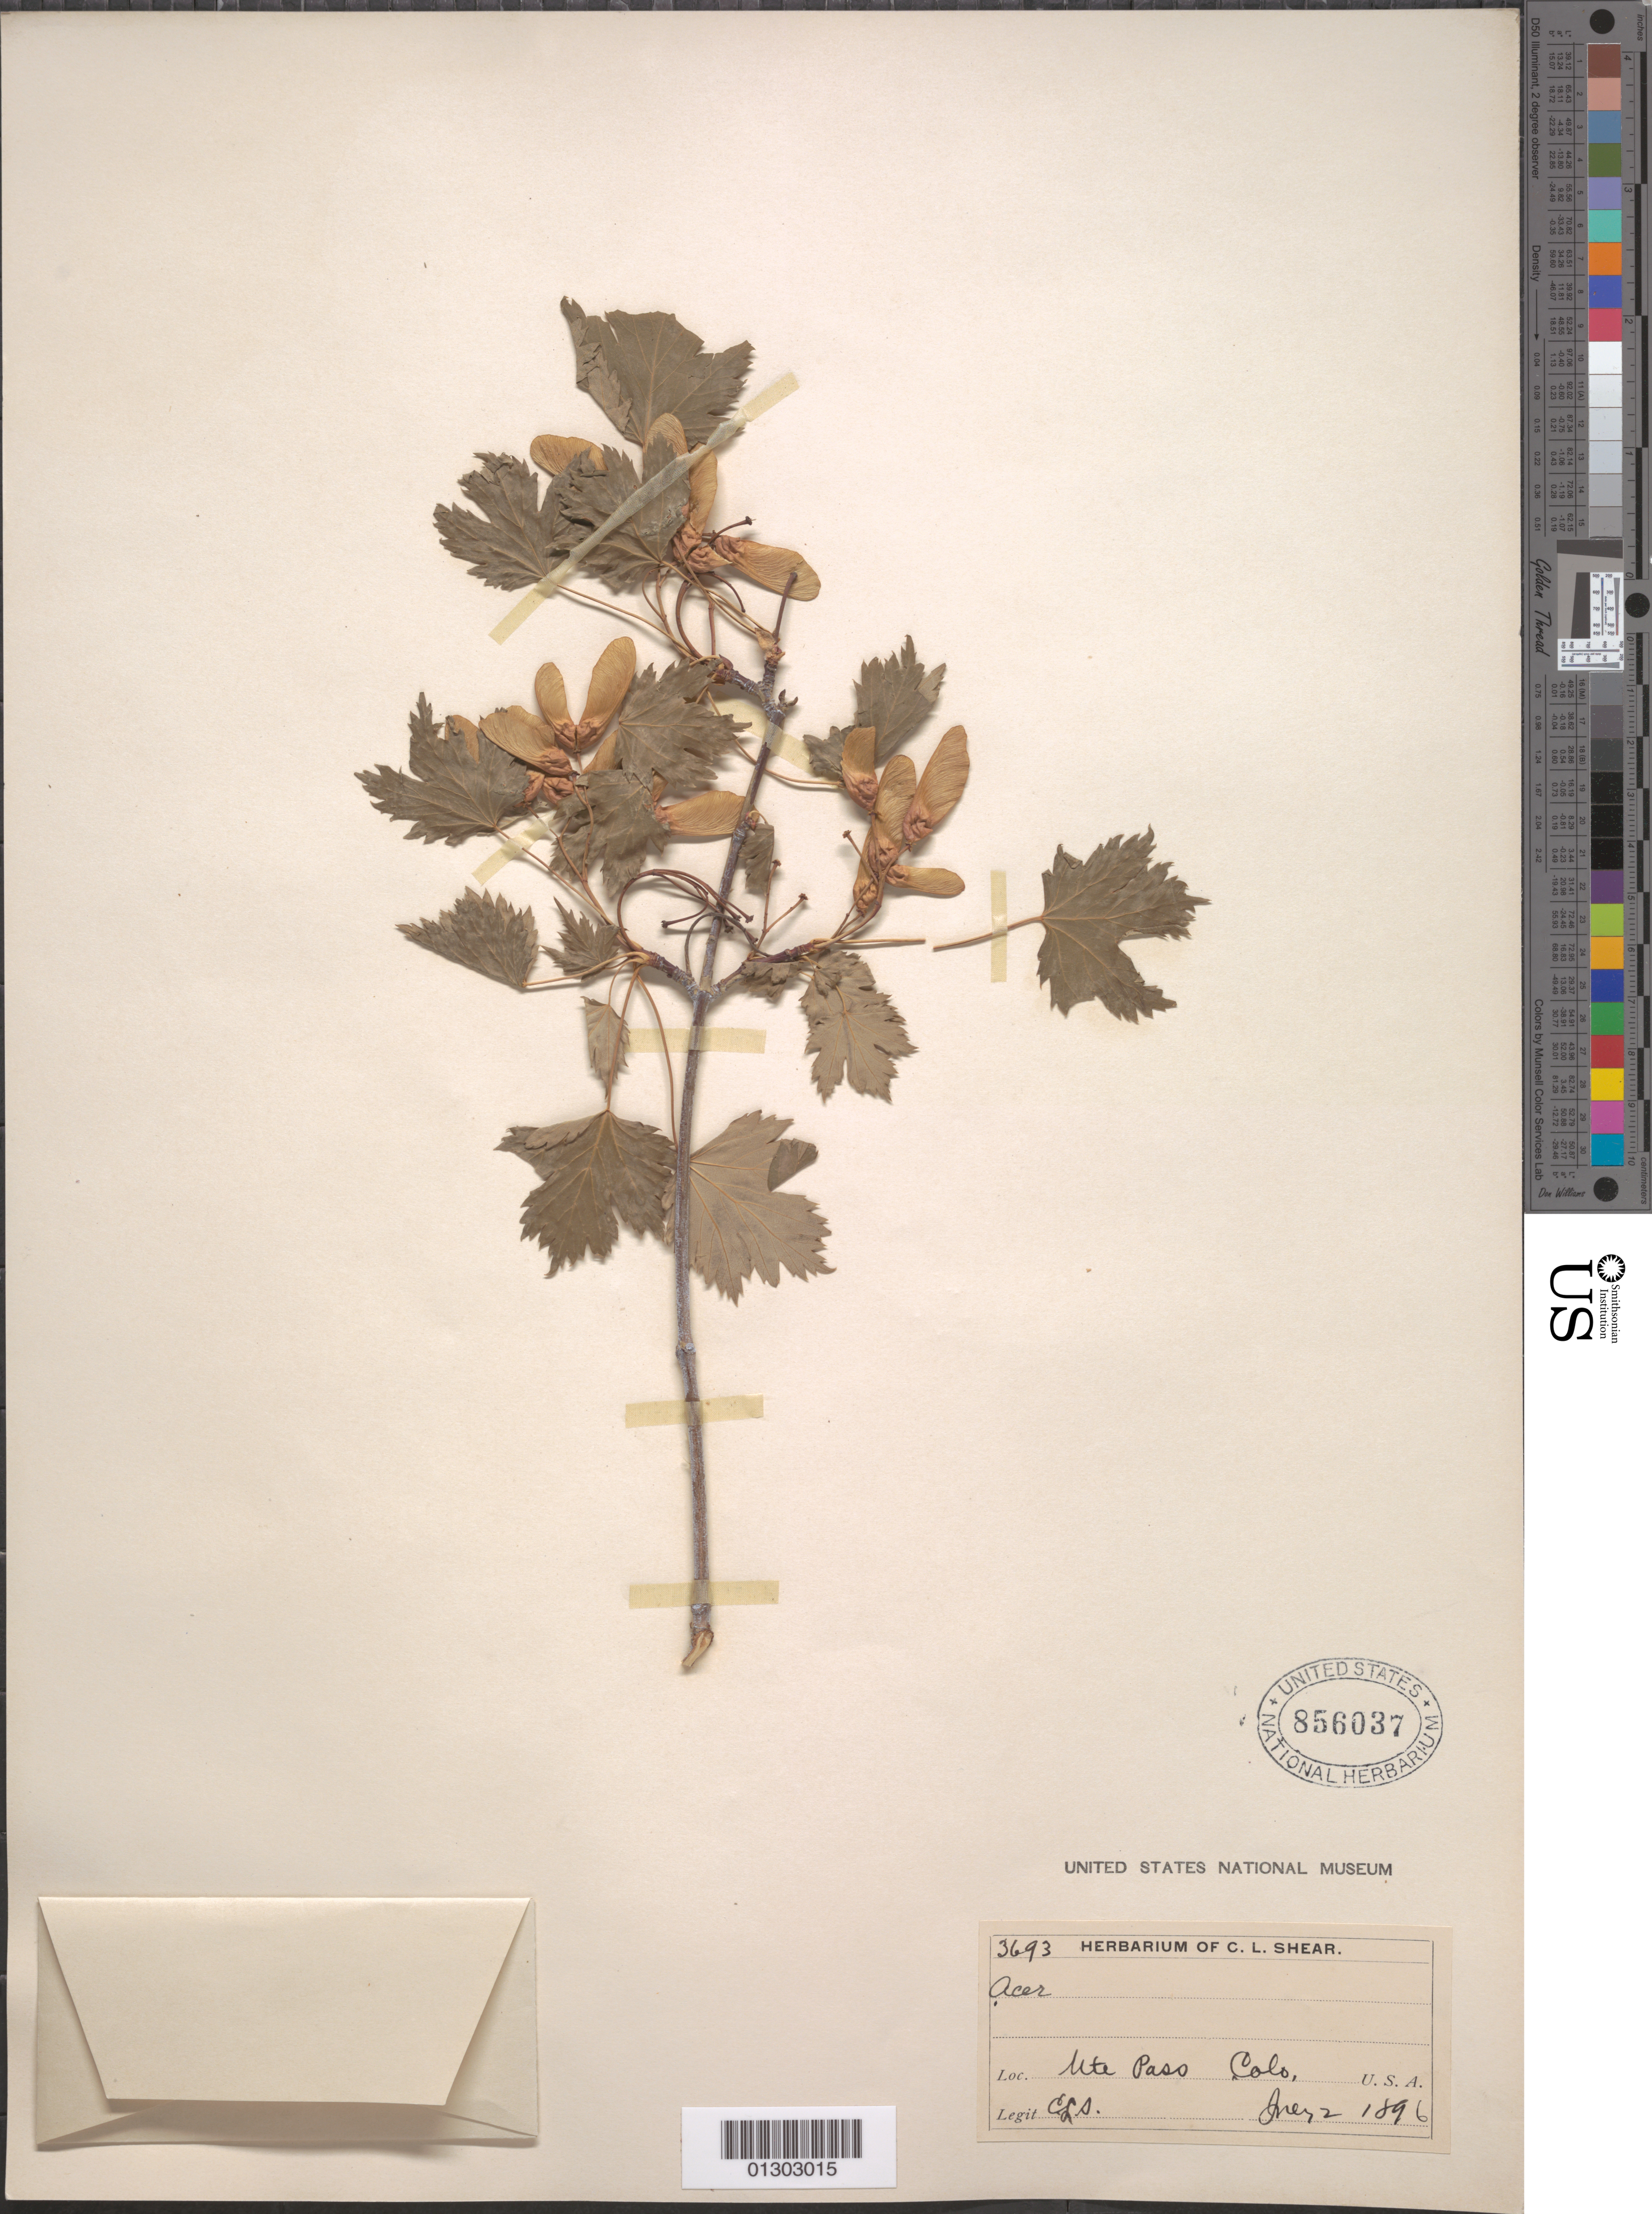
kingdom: Plantae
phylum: Tracheophyta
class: Magnoliopsida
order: Sapindales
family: Sapindaceae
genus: Acer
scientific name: Acer glabrum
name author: Torr.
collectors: C. L. Shear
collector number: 3693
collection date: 1896-07-02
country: United States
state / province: Colorado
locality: Ute Pass.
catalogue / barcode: US 856037